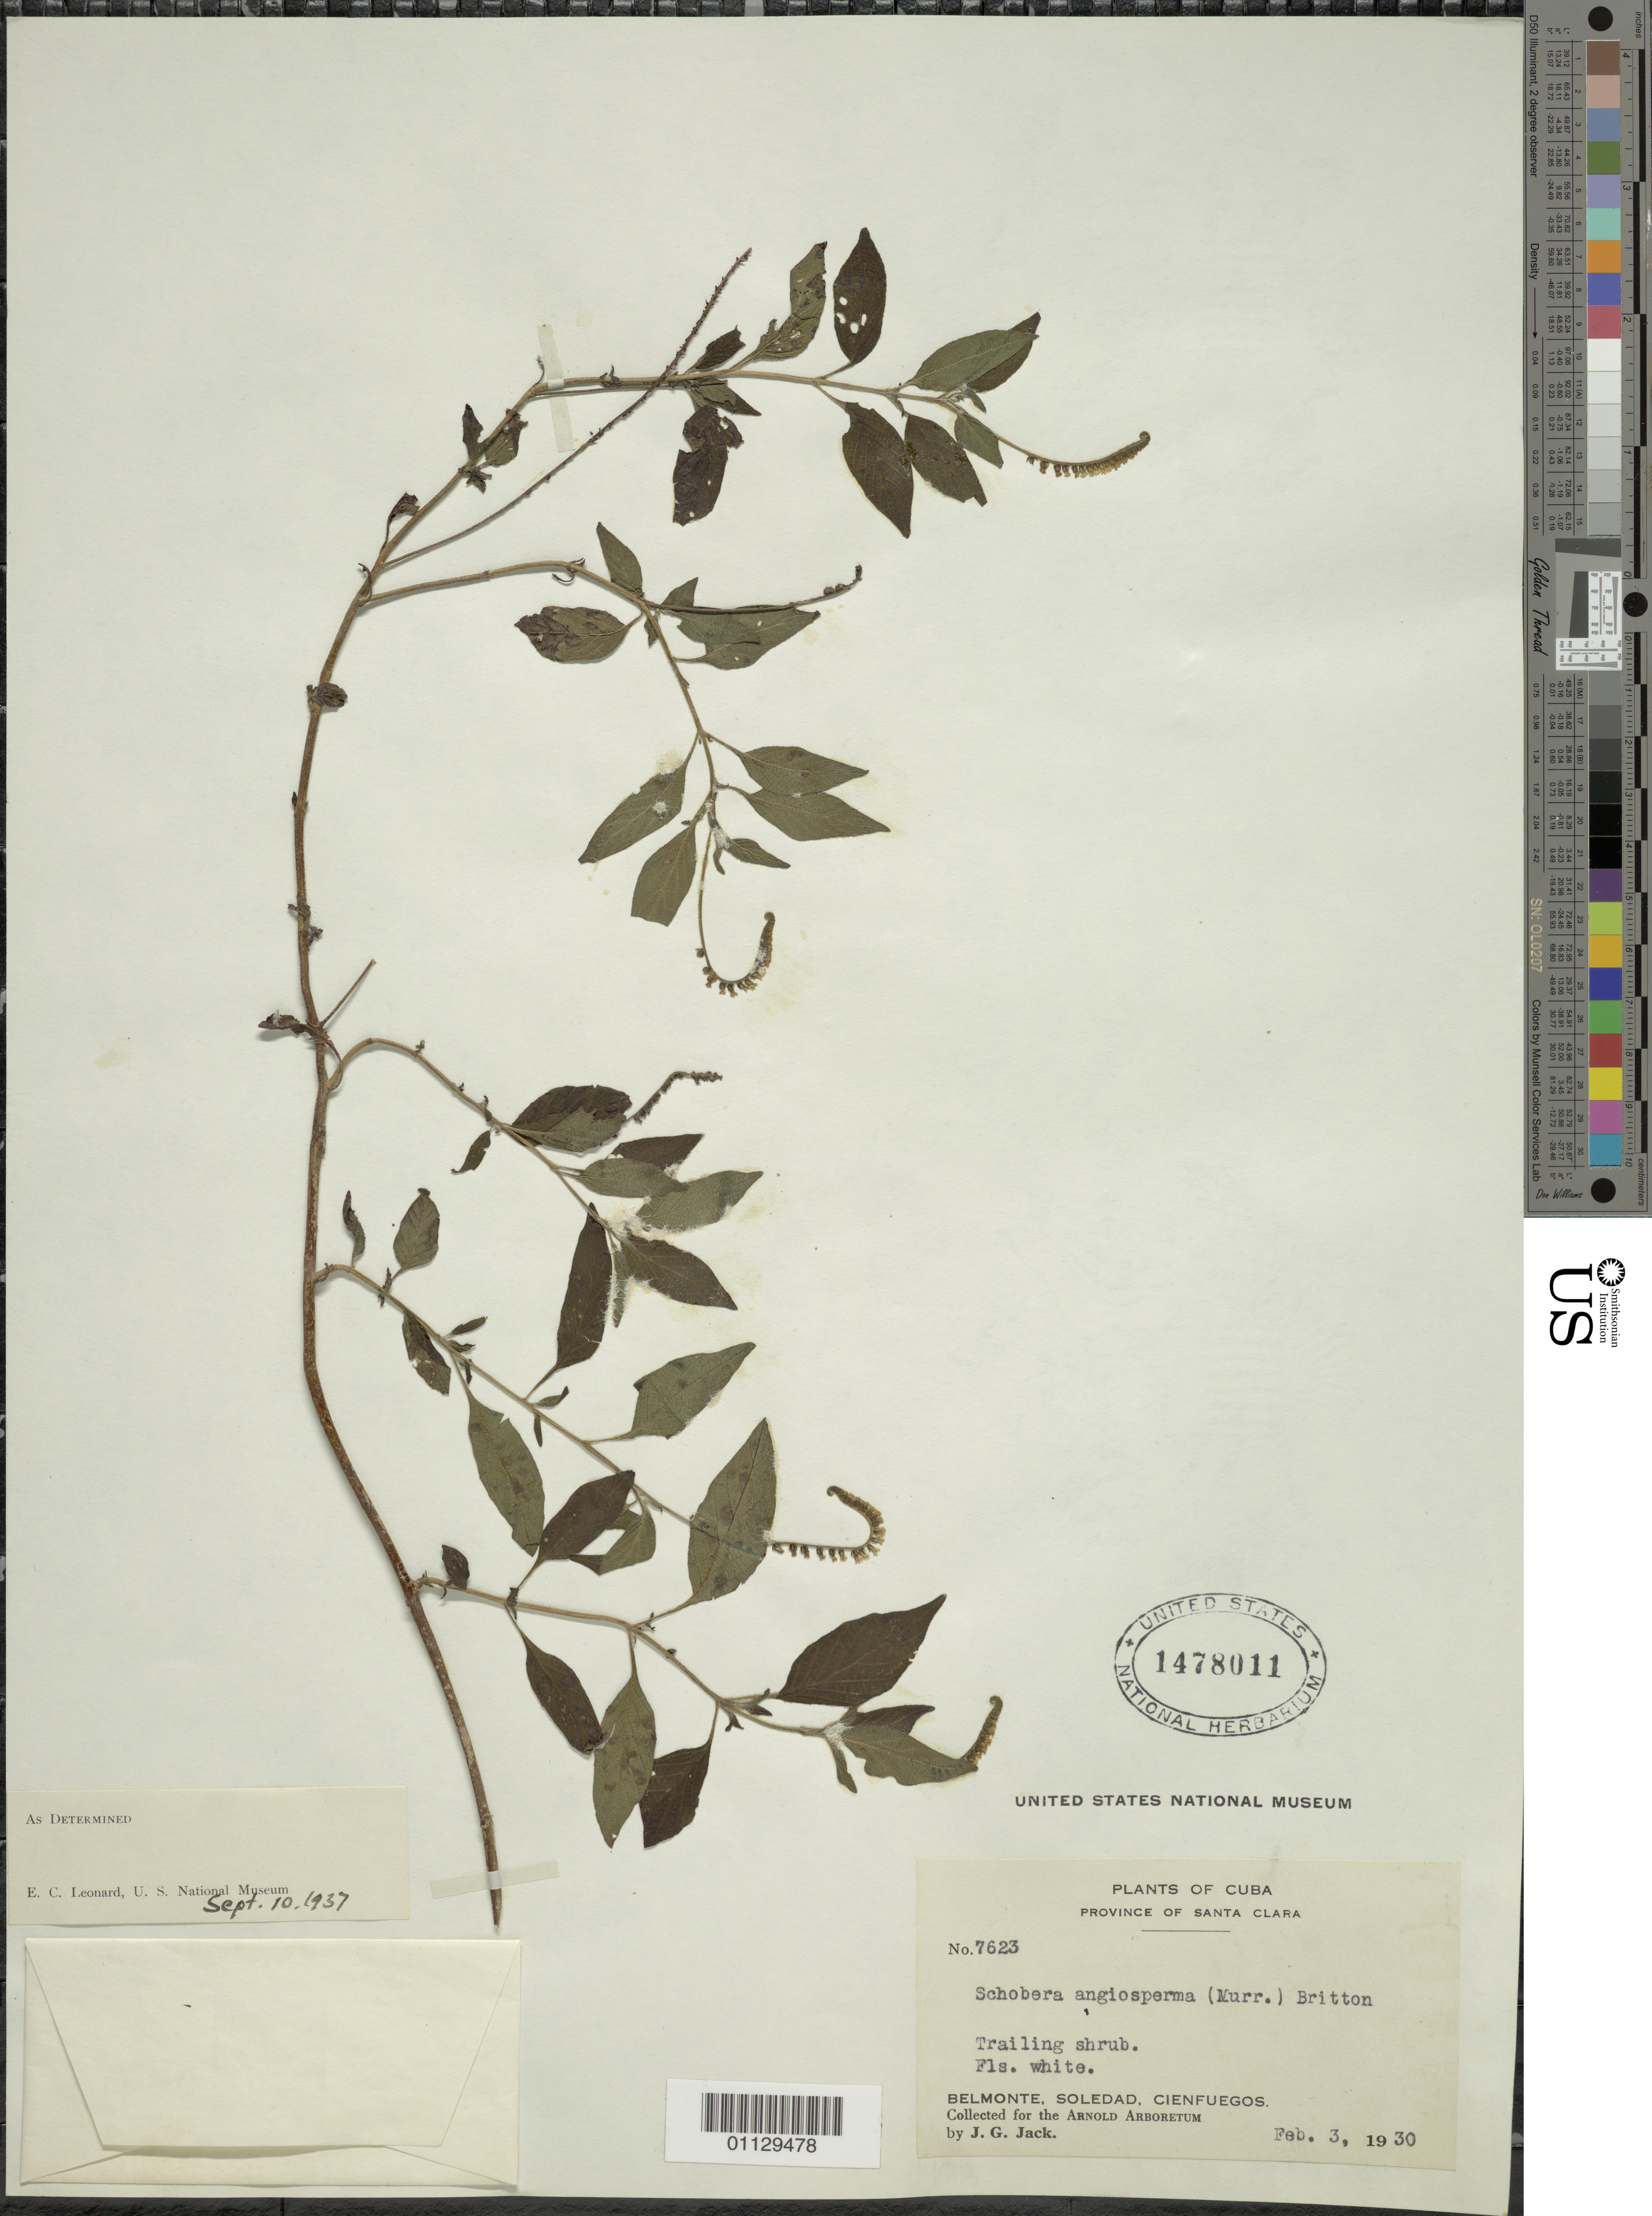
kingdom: Plantae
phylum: Tracheophyta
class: Magnoliopsida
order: Boraginales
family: Heliotropiaceae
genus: Heliotropium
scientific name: Heliotropium parviflorum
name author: L.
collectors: J. G. Jack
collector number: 7623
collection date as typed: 03 Feb 1930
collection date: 1930-02-03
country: Cuba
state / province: Villa Clara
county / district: Santa Clara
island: Cuba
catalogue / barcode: US 1478011